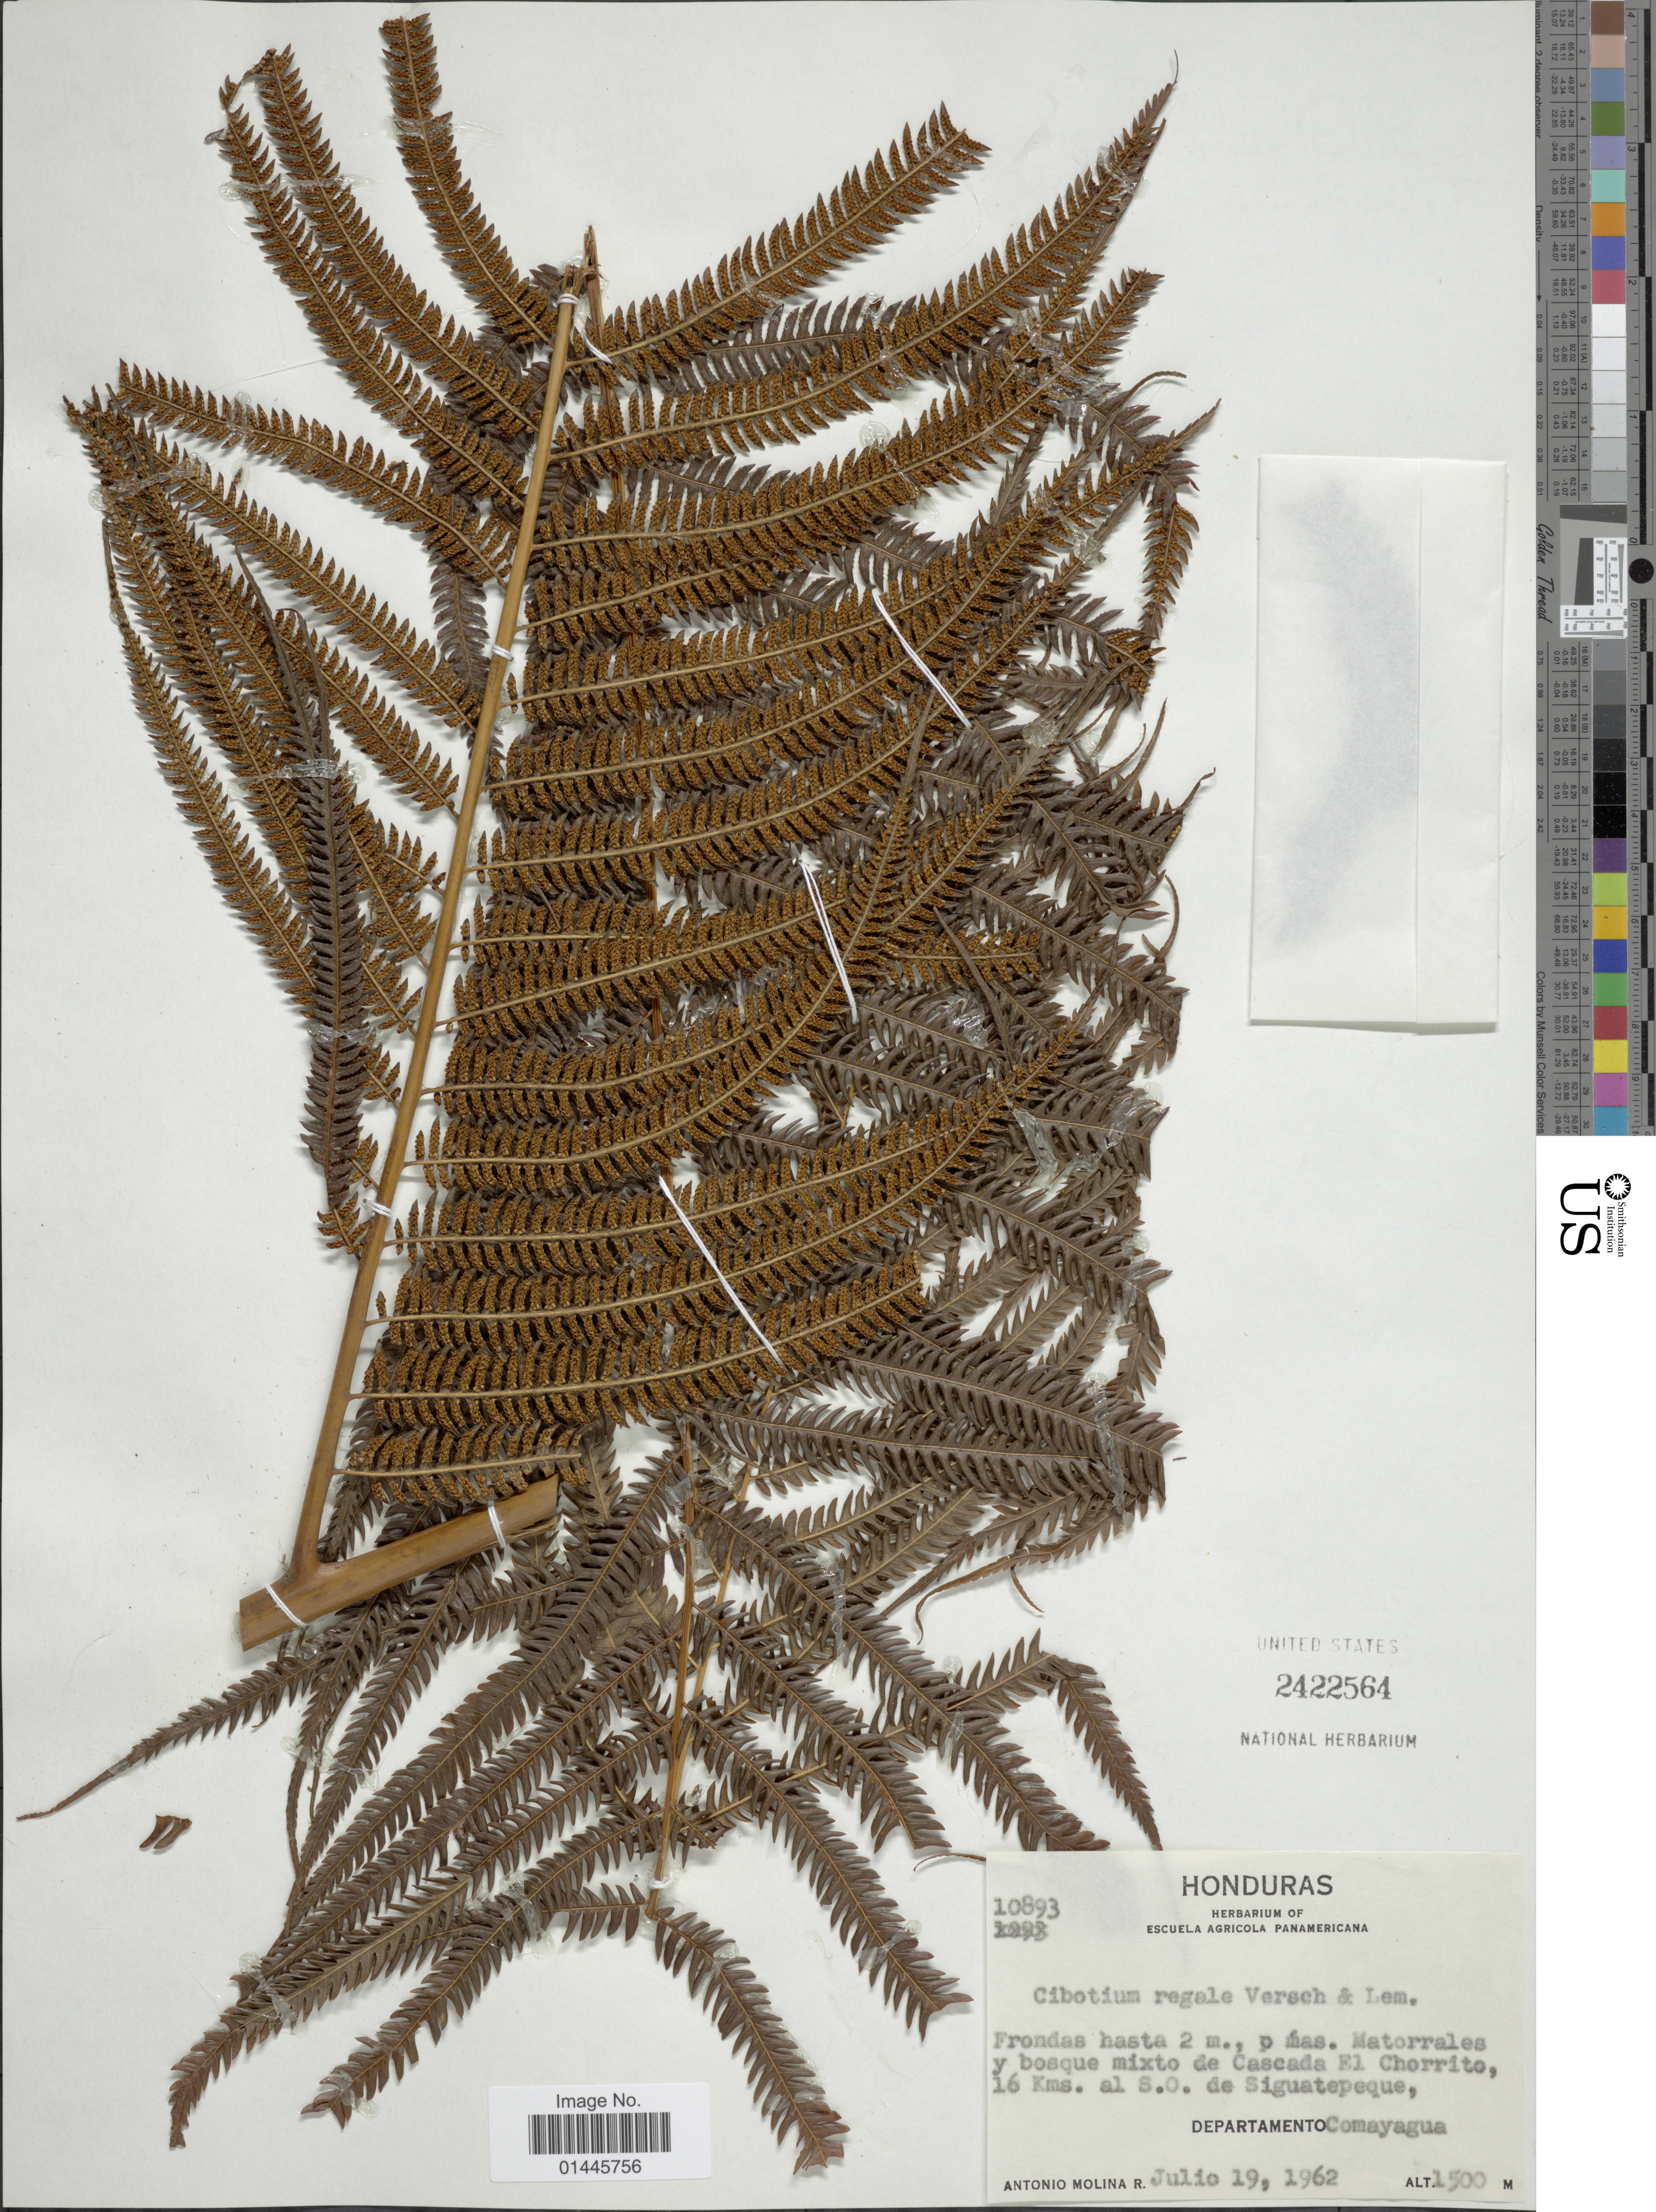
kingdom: Plantae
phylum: Tracheophyta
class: Polypodiopsida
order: Cyatheales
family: Cibotiaceae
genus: Cibotium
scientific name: Cibotium regale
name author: Verschaff. & Lem.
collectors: A. Molina R.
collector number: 10893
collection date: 1962-07-19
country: Honduras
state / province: Comayagua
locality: Matorrales y bosque mixto de Cascada El Chorrito, 16 Kms. al S.O. de Siguatepeque.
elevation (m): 1500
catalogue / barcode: US 2422564